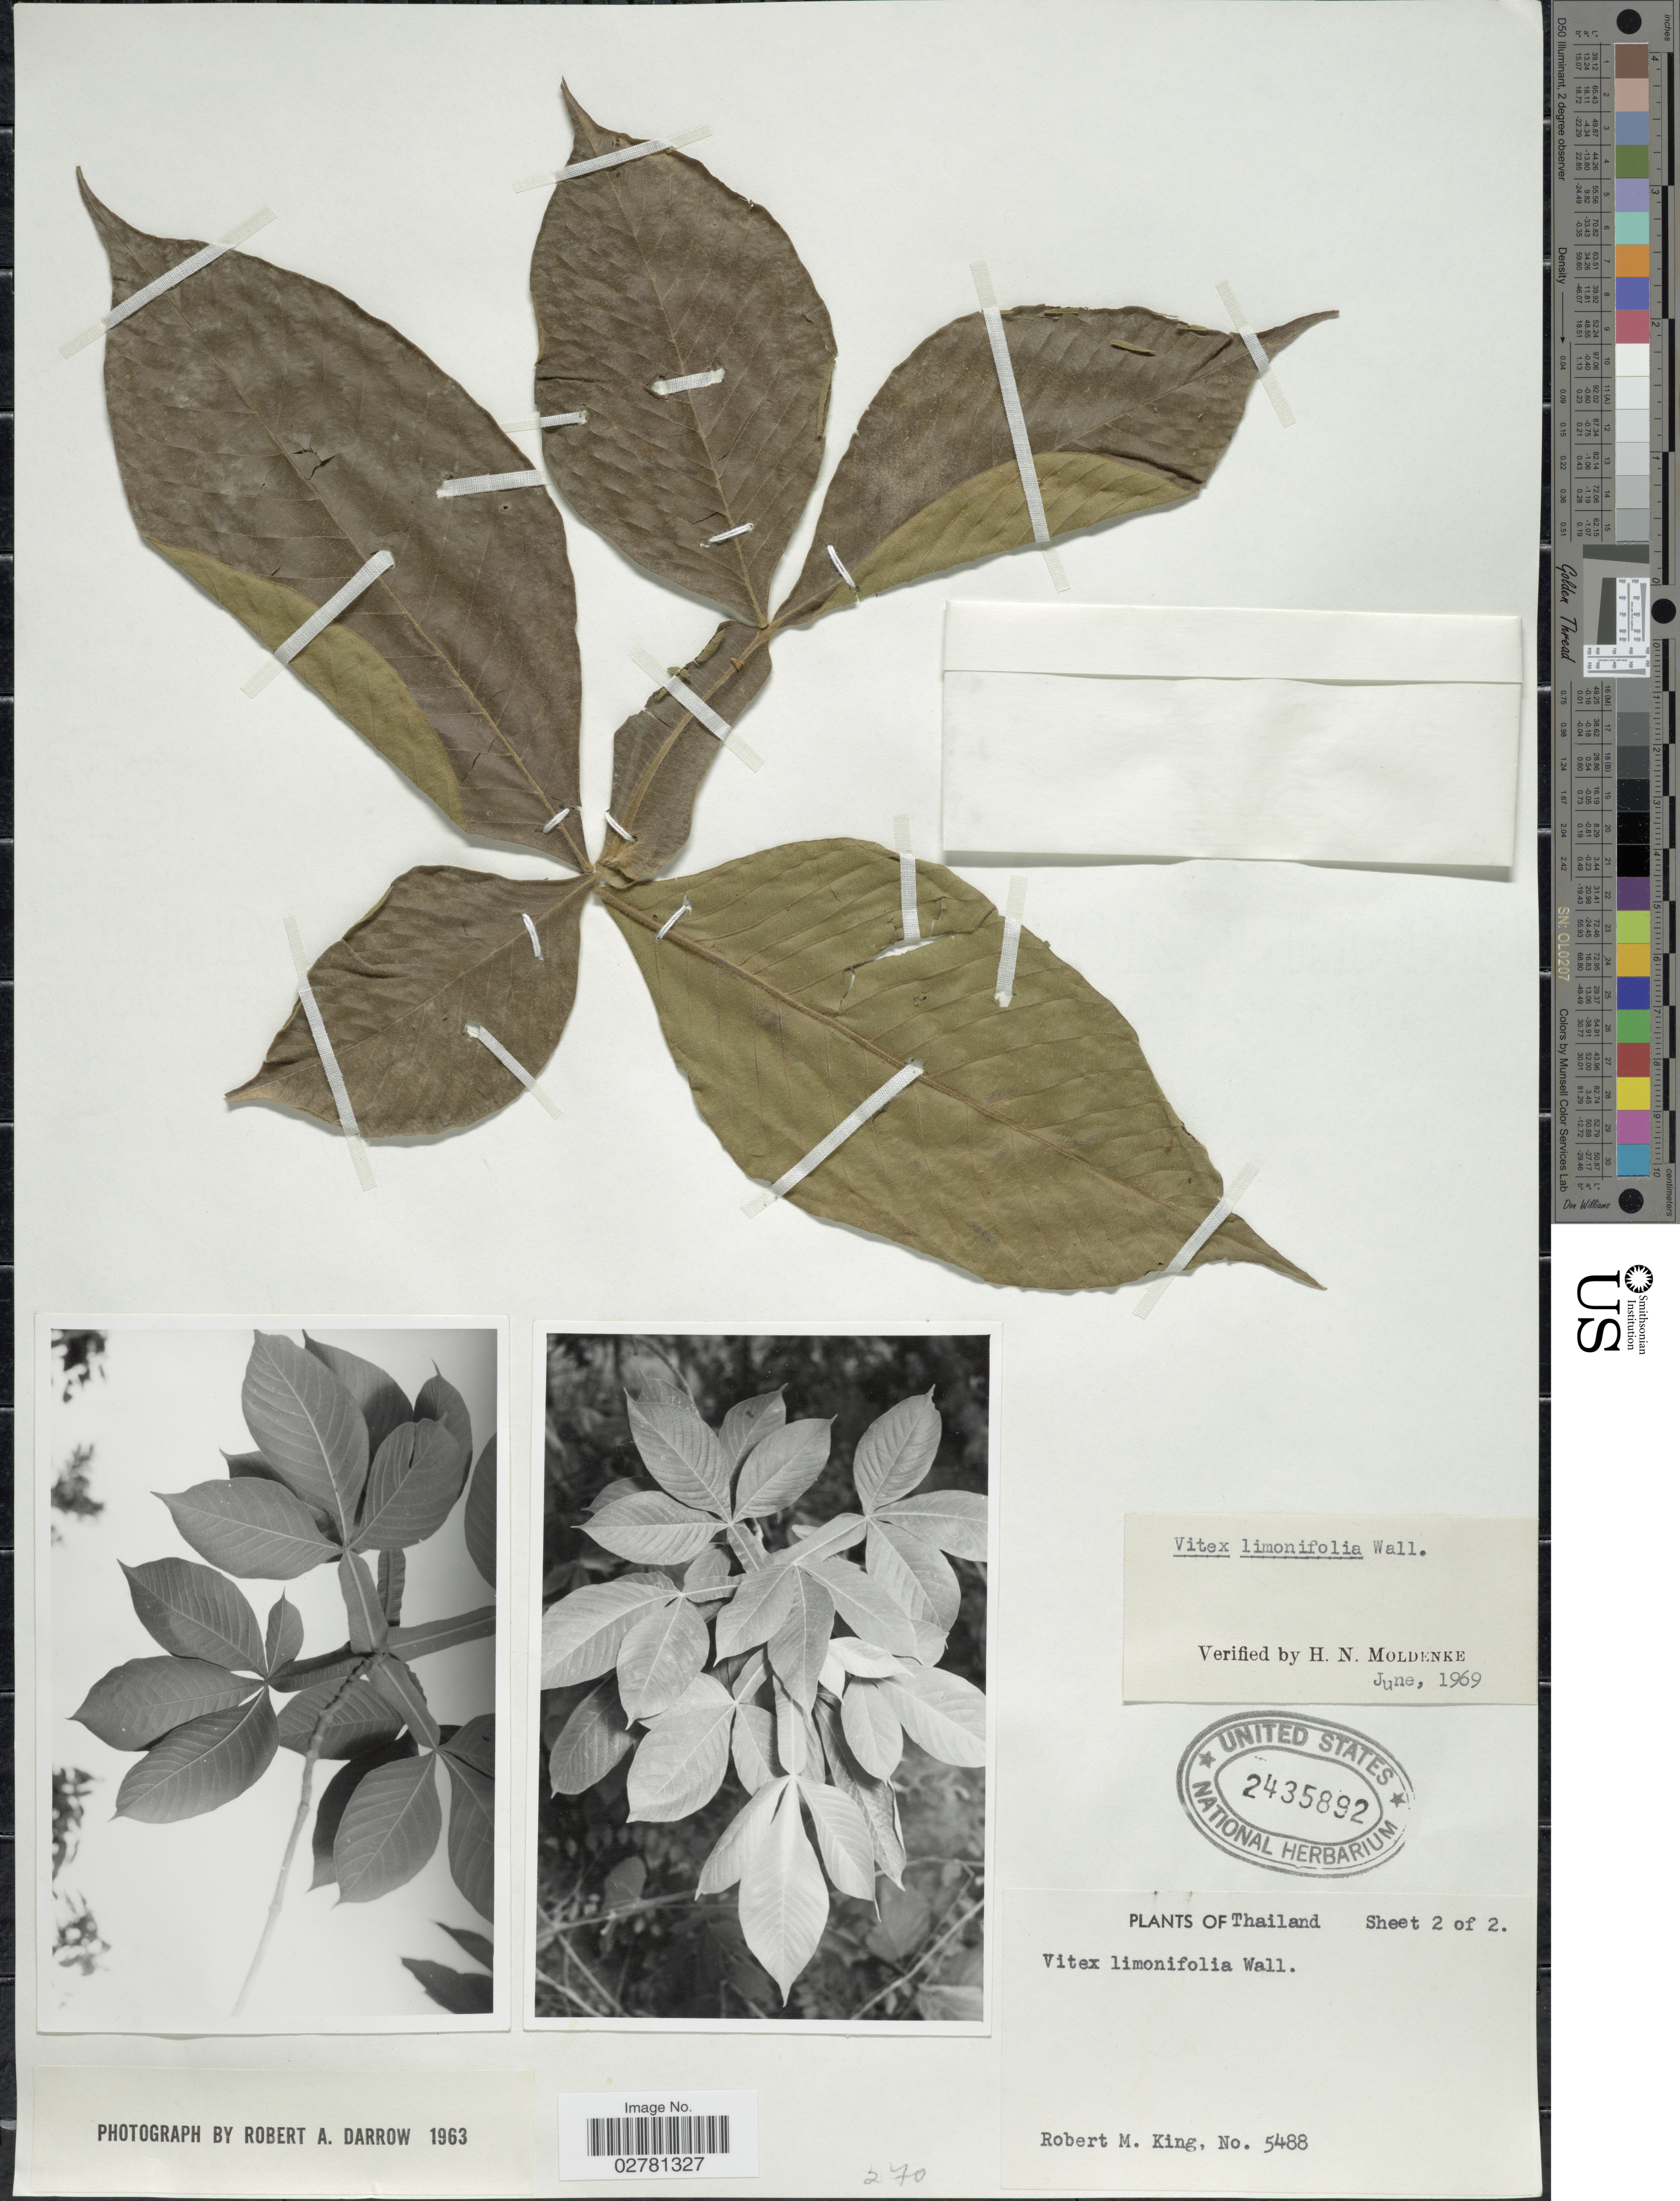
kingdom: Plantae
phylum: Tracheophyta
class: Magnoliopsida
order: Lamiales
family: Lamiaceae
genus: Vitex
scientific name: Vitex limonifolia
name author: Wall.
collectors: R. M. King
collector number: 5488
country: Thailand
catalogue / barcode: US 2435892